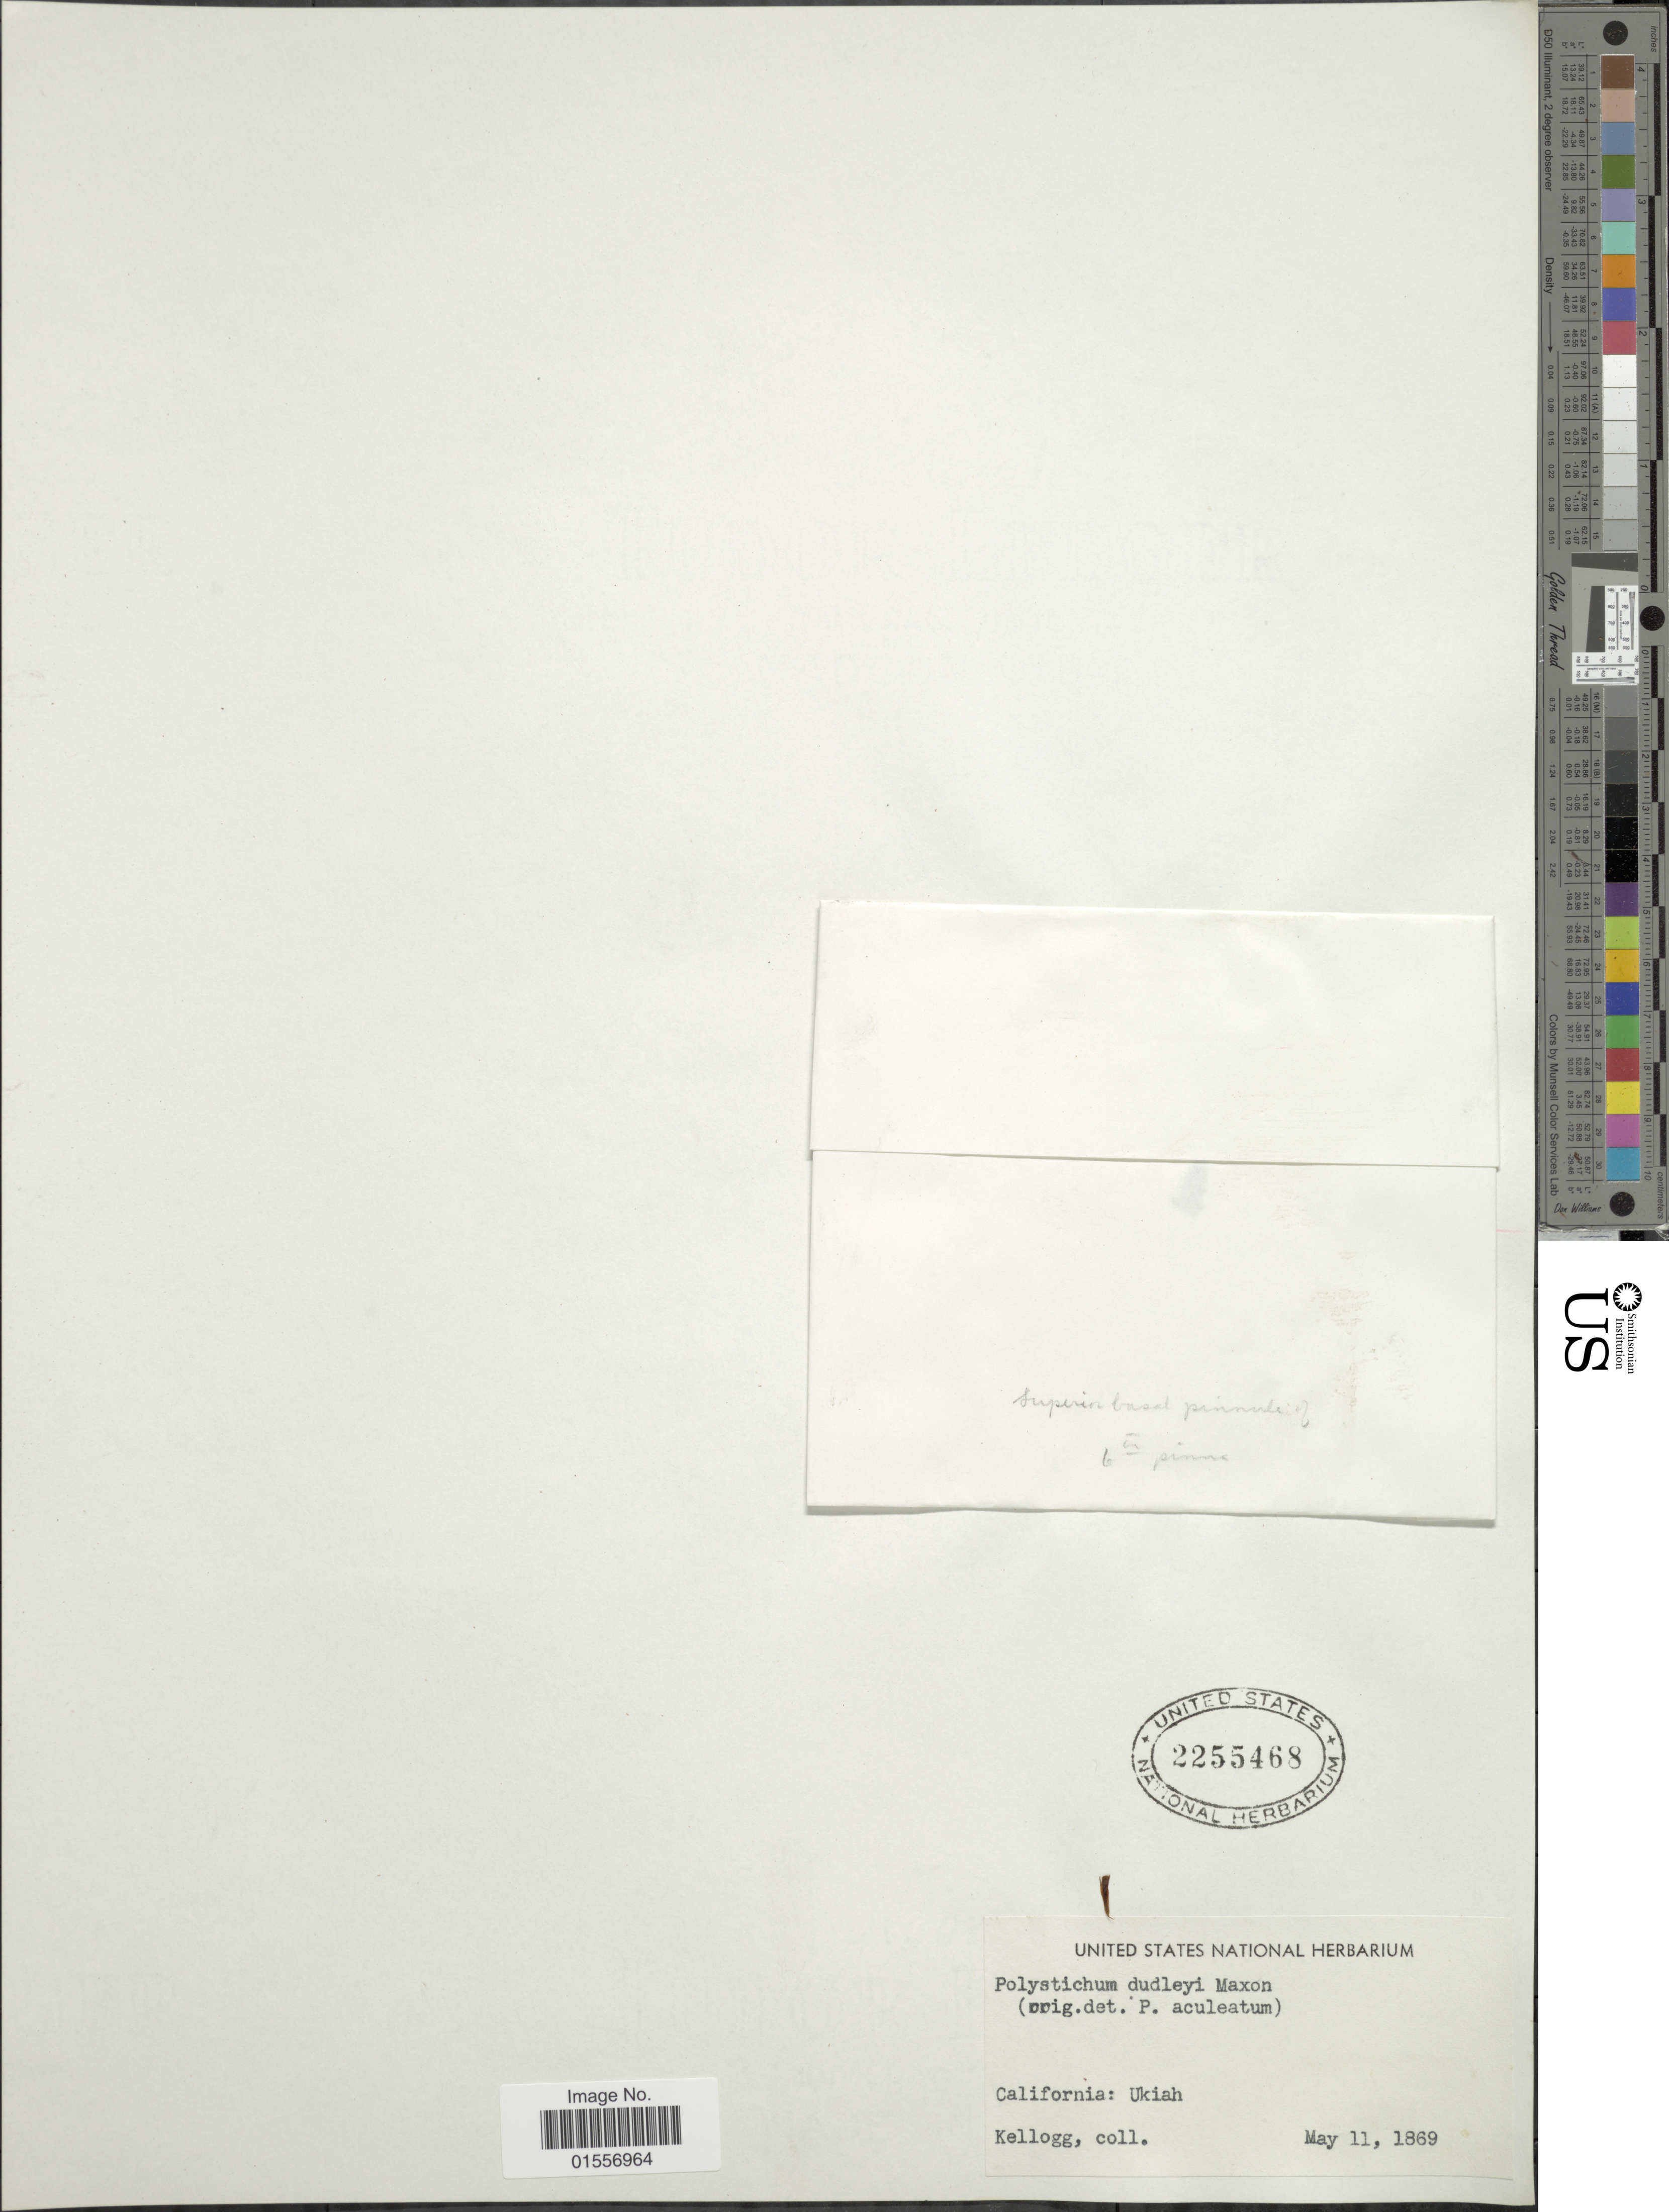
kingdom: Plantae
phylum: Tracheophyta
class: Polypodiopsida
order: Polypodiales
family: Dryopteridaceae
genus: Polystichum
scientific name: Polystichum dudleyi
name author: Maxon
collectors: -- Kellogg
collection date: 1869-05-11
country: United States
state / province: California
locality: Ukiah.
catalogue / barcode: US 2255468